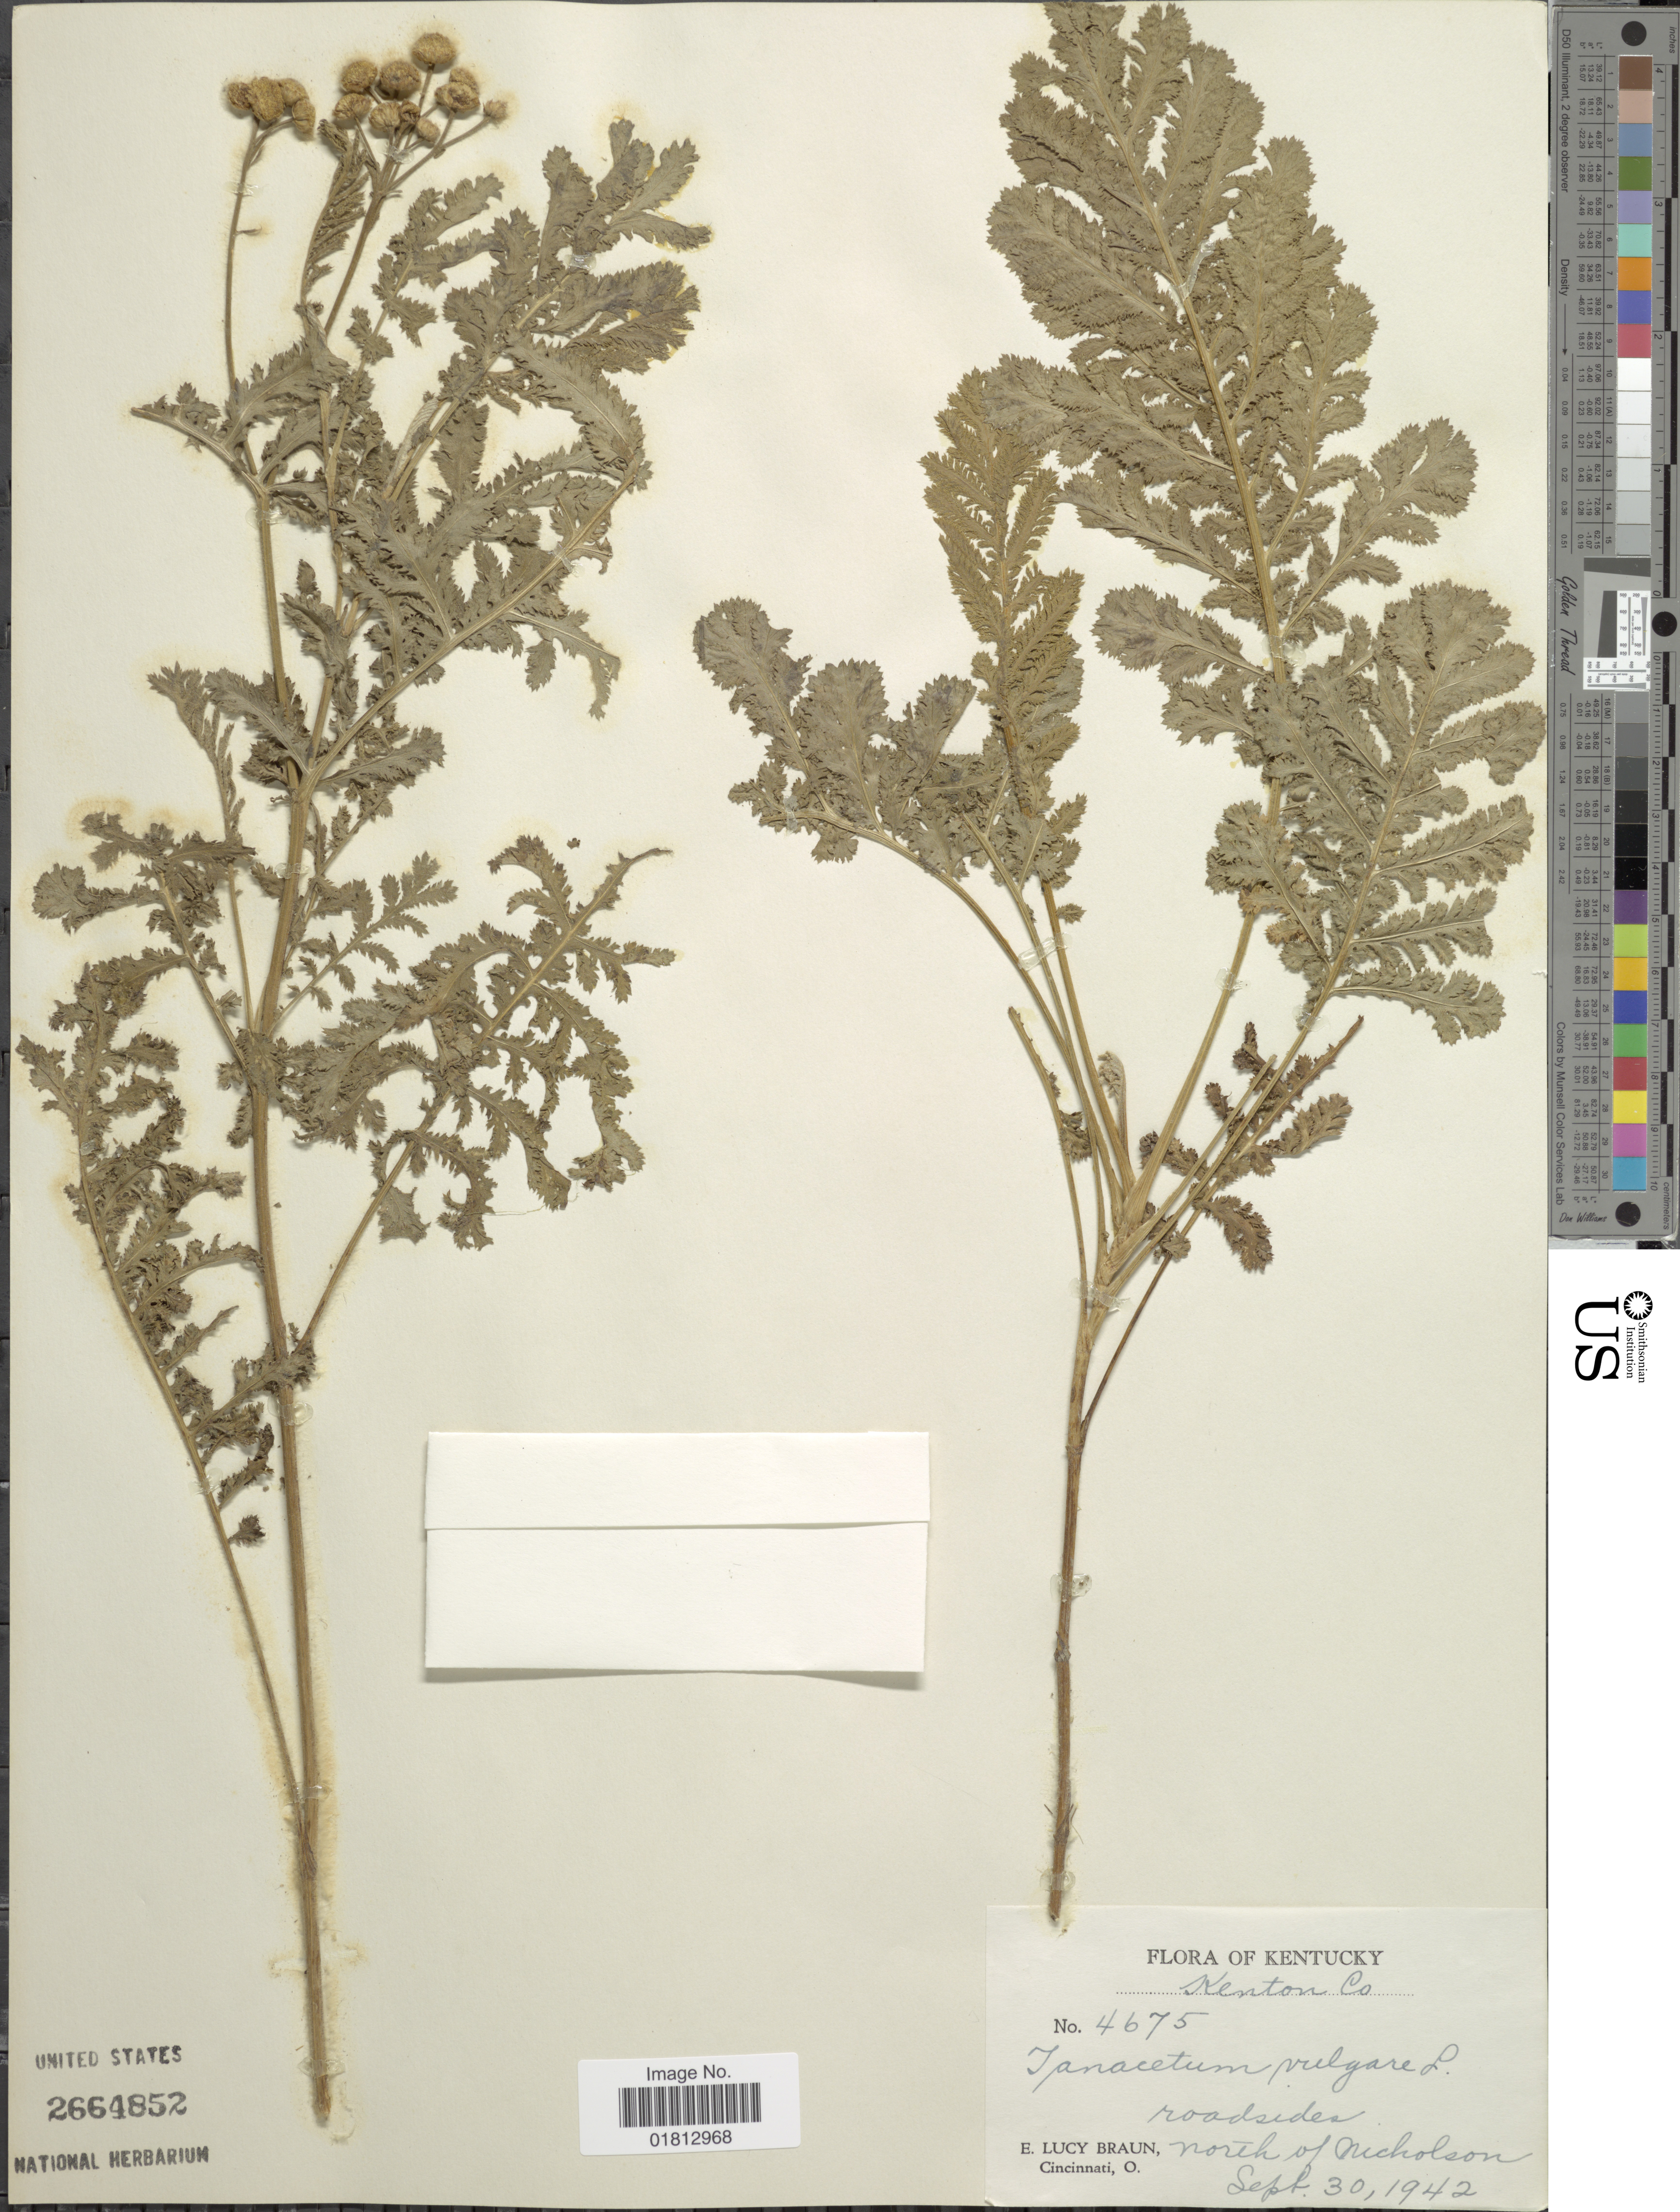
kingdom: Plantae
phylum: Tracheophyta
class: Magnoliopsida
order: Asterales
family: Asteraceae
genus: Tanacetum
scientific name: Tanacetum vulgare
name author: L.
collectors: E. L. Braun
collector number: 4675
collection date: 1942-09-30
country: United States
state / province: Kentucky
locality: Kenton Co., Roadside, north of Nicholson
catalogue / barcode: US 2664852